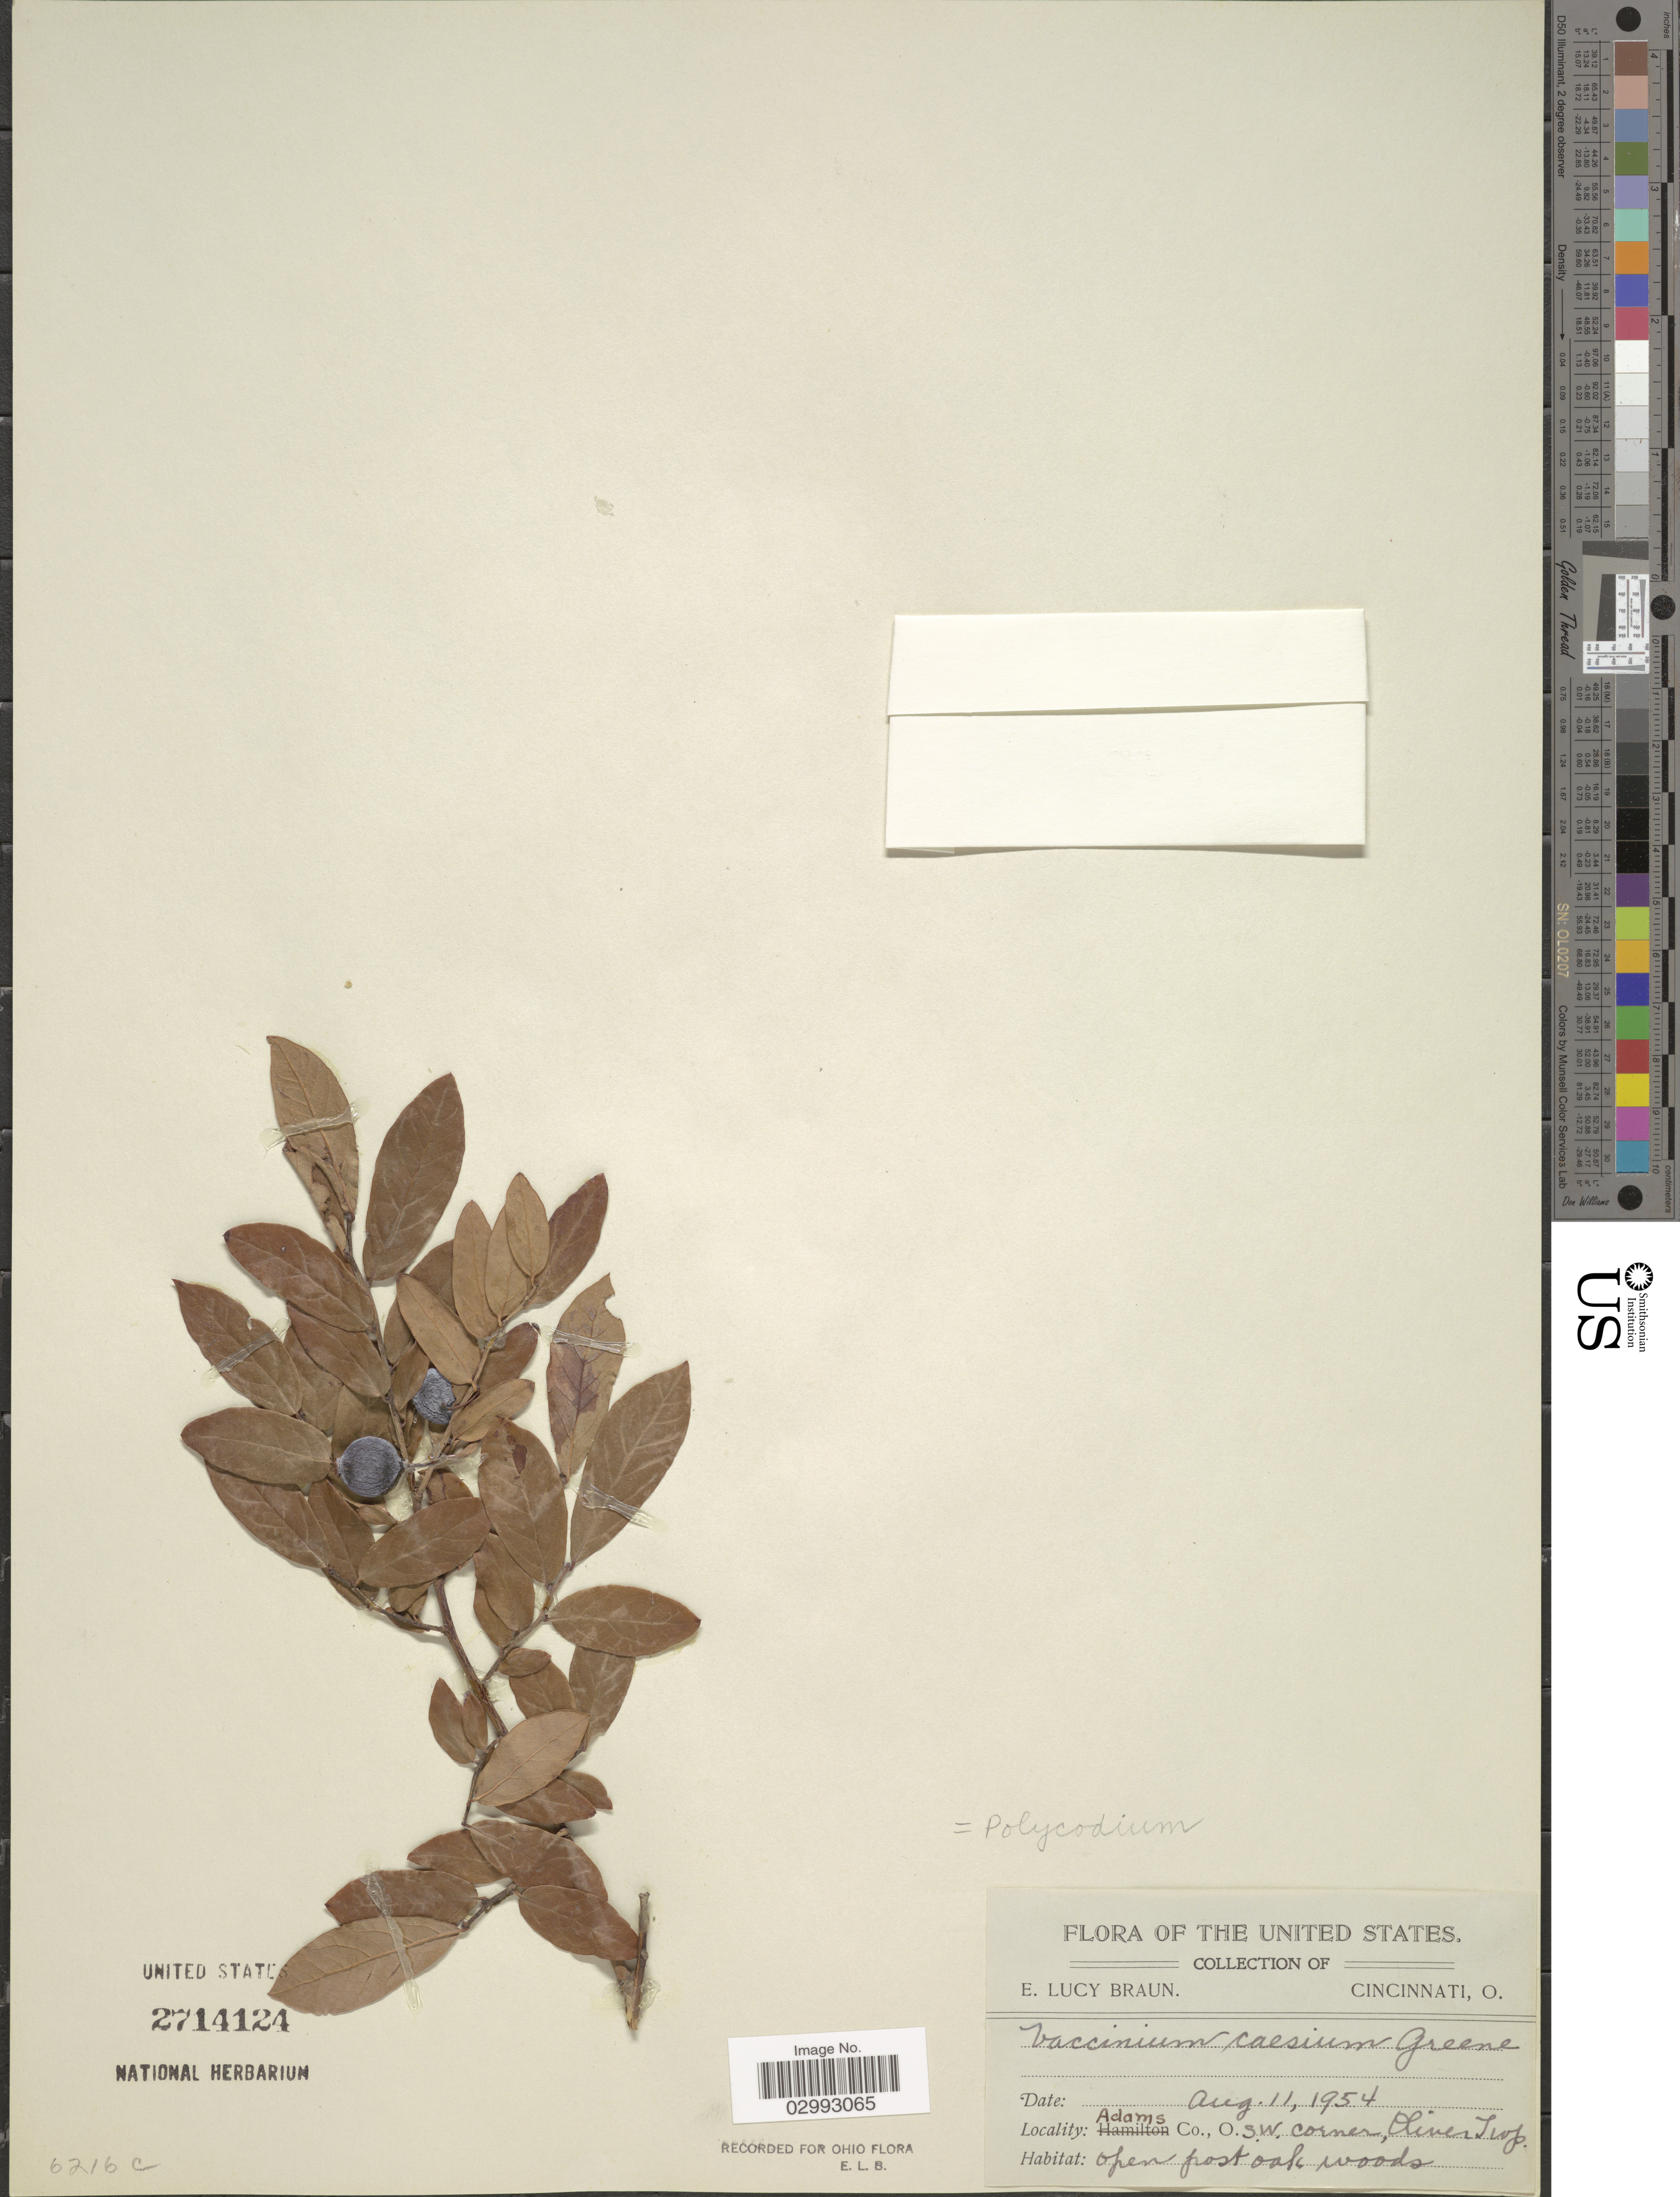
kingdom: Plantae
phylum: Tracheophyta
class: Magnoliopsida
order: Ericales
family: Ericaceae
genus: Polycodium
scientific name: Polycodium caesium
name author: (Greene) Greene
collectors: E. L. Braun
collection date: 1954-08-11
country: United States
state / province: Ohio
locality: Adams Co., O. S.W. corner, Oliver Twp.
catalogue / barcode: US 2714124